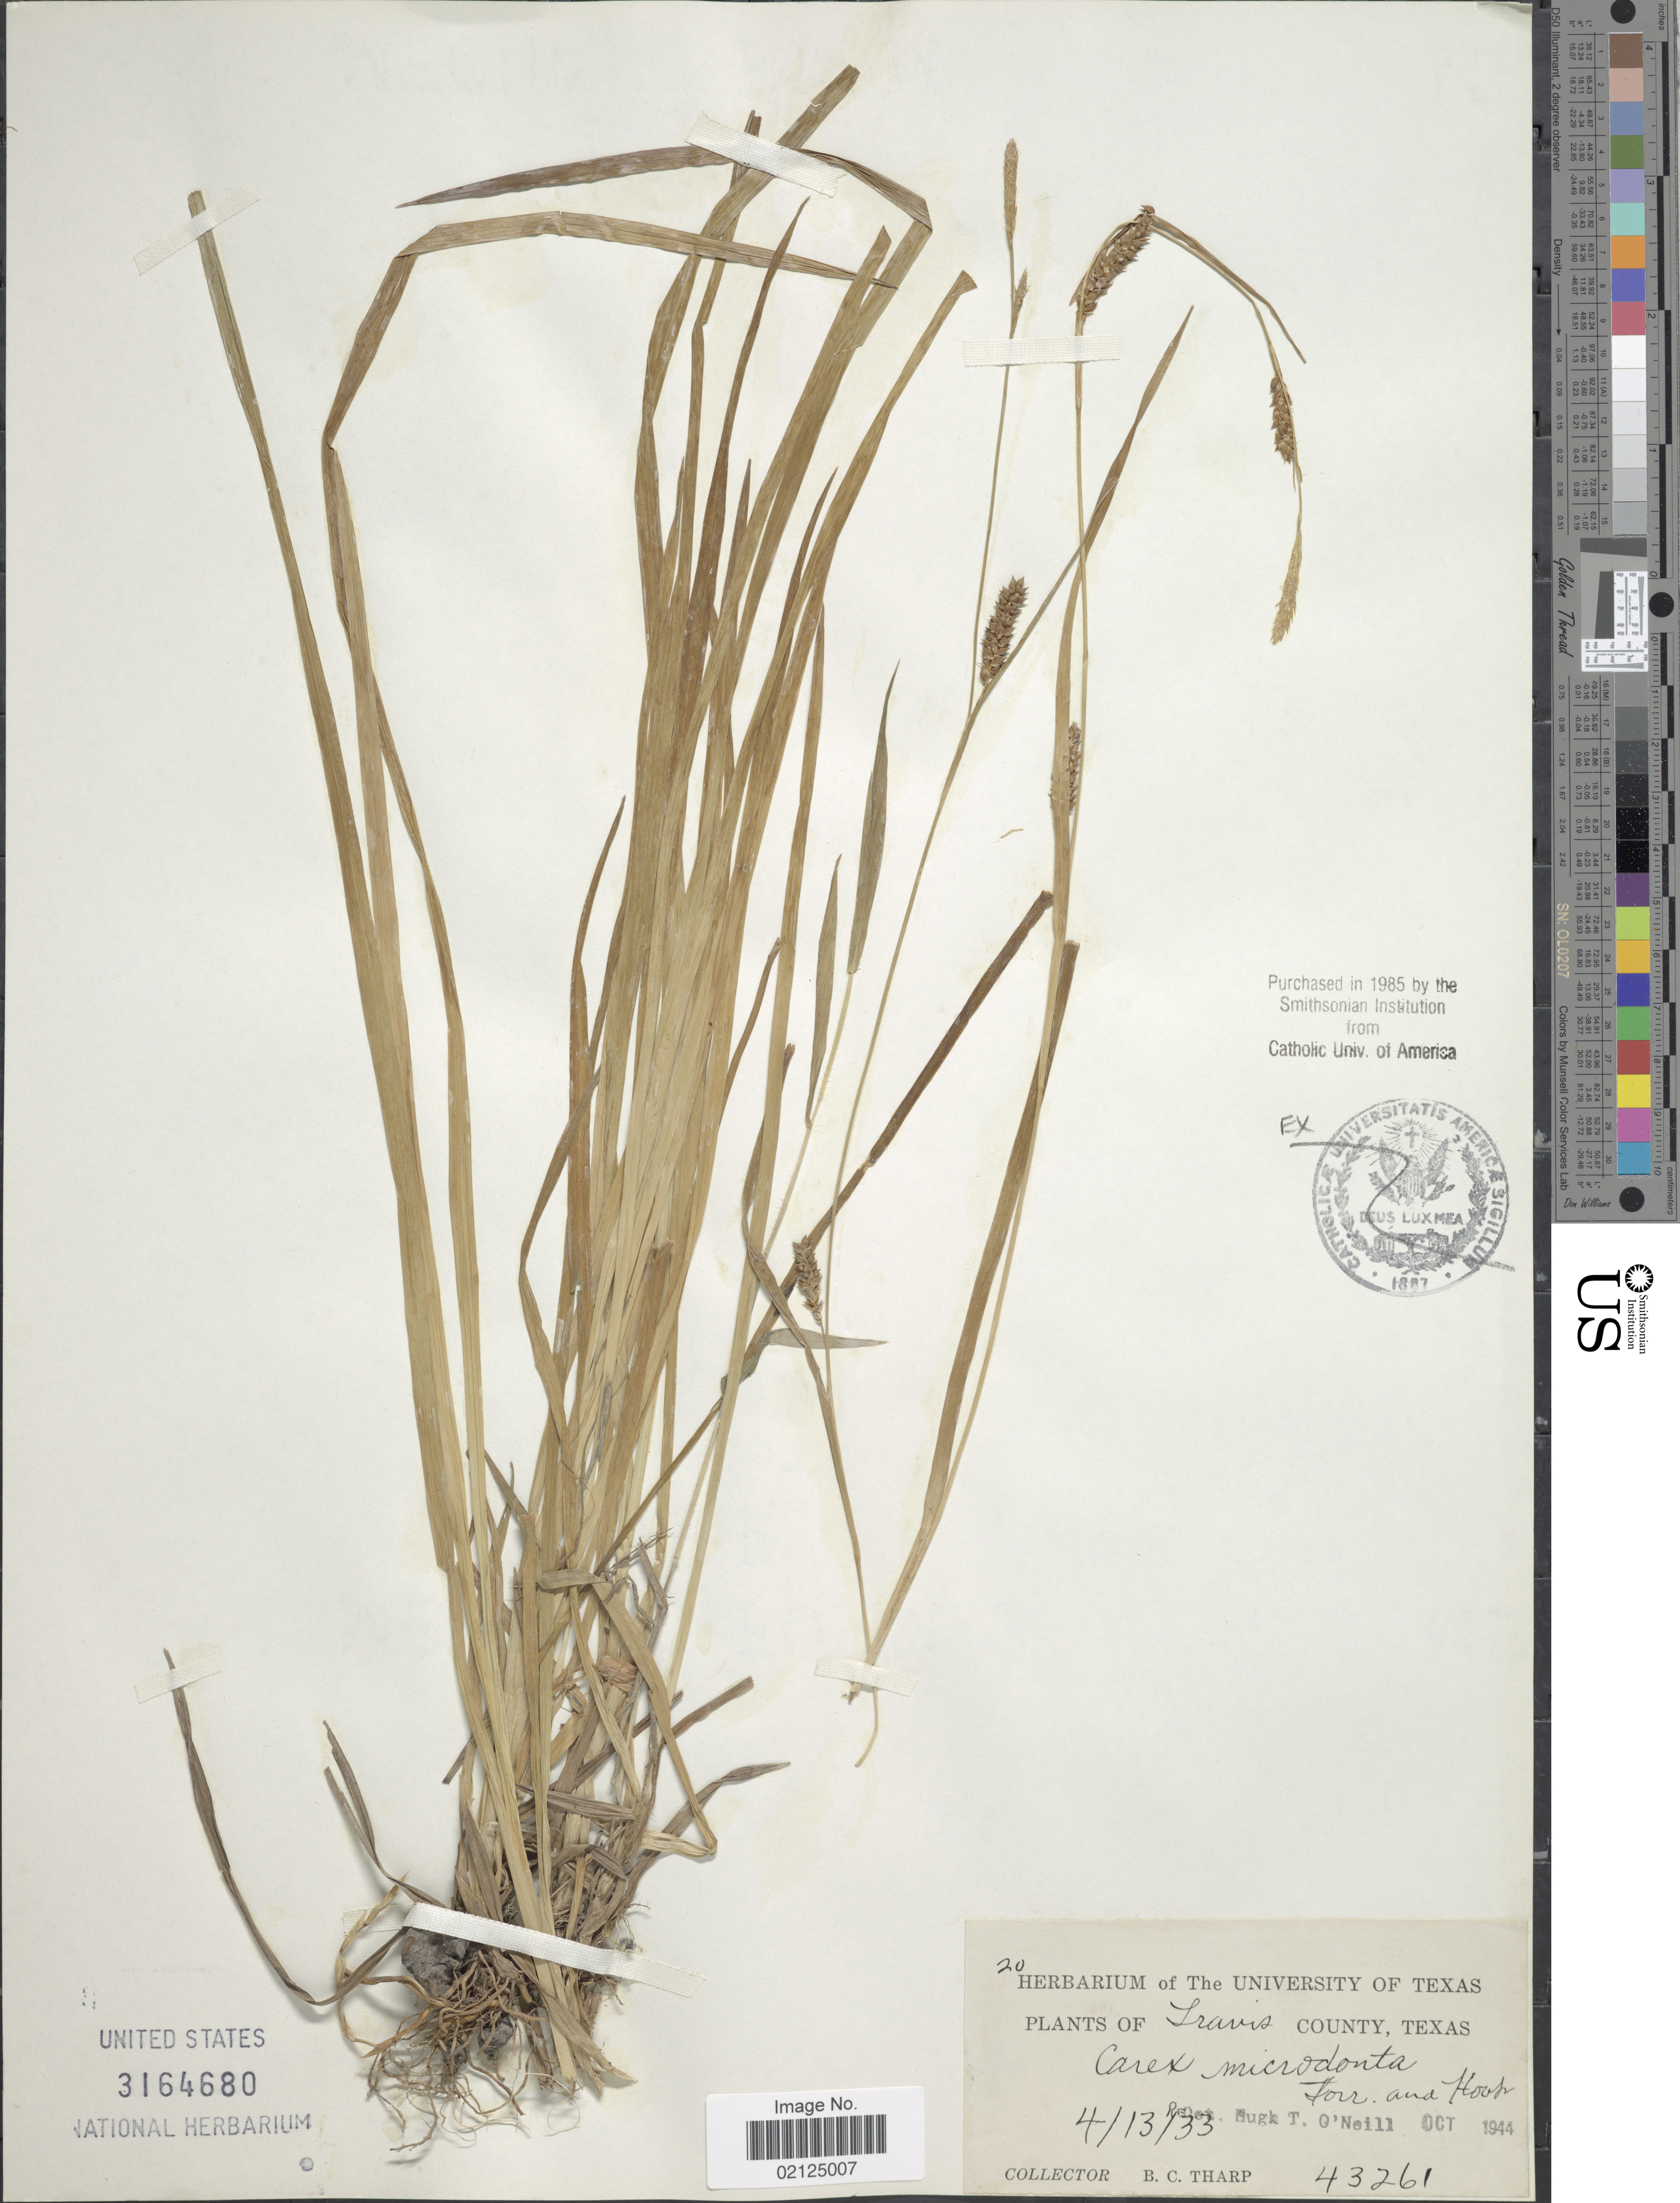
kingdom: Plantae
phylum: Tracheophyta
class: Liliopsida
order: Poales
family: Cyperaceae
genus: Carex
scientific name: Carex microdonta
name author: Torr.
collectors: B. C. Tharp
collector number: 43261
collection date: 1933-04-13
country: United States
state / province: Texas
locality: Travis County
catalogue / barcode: US 3164680